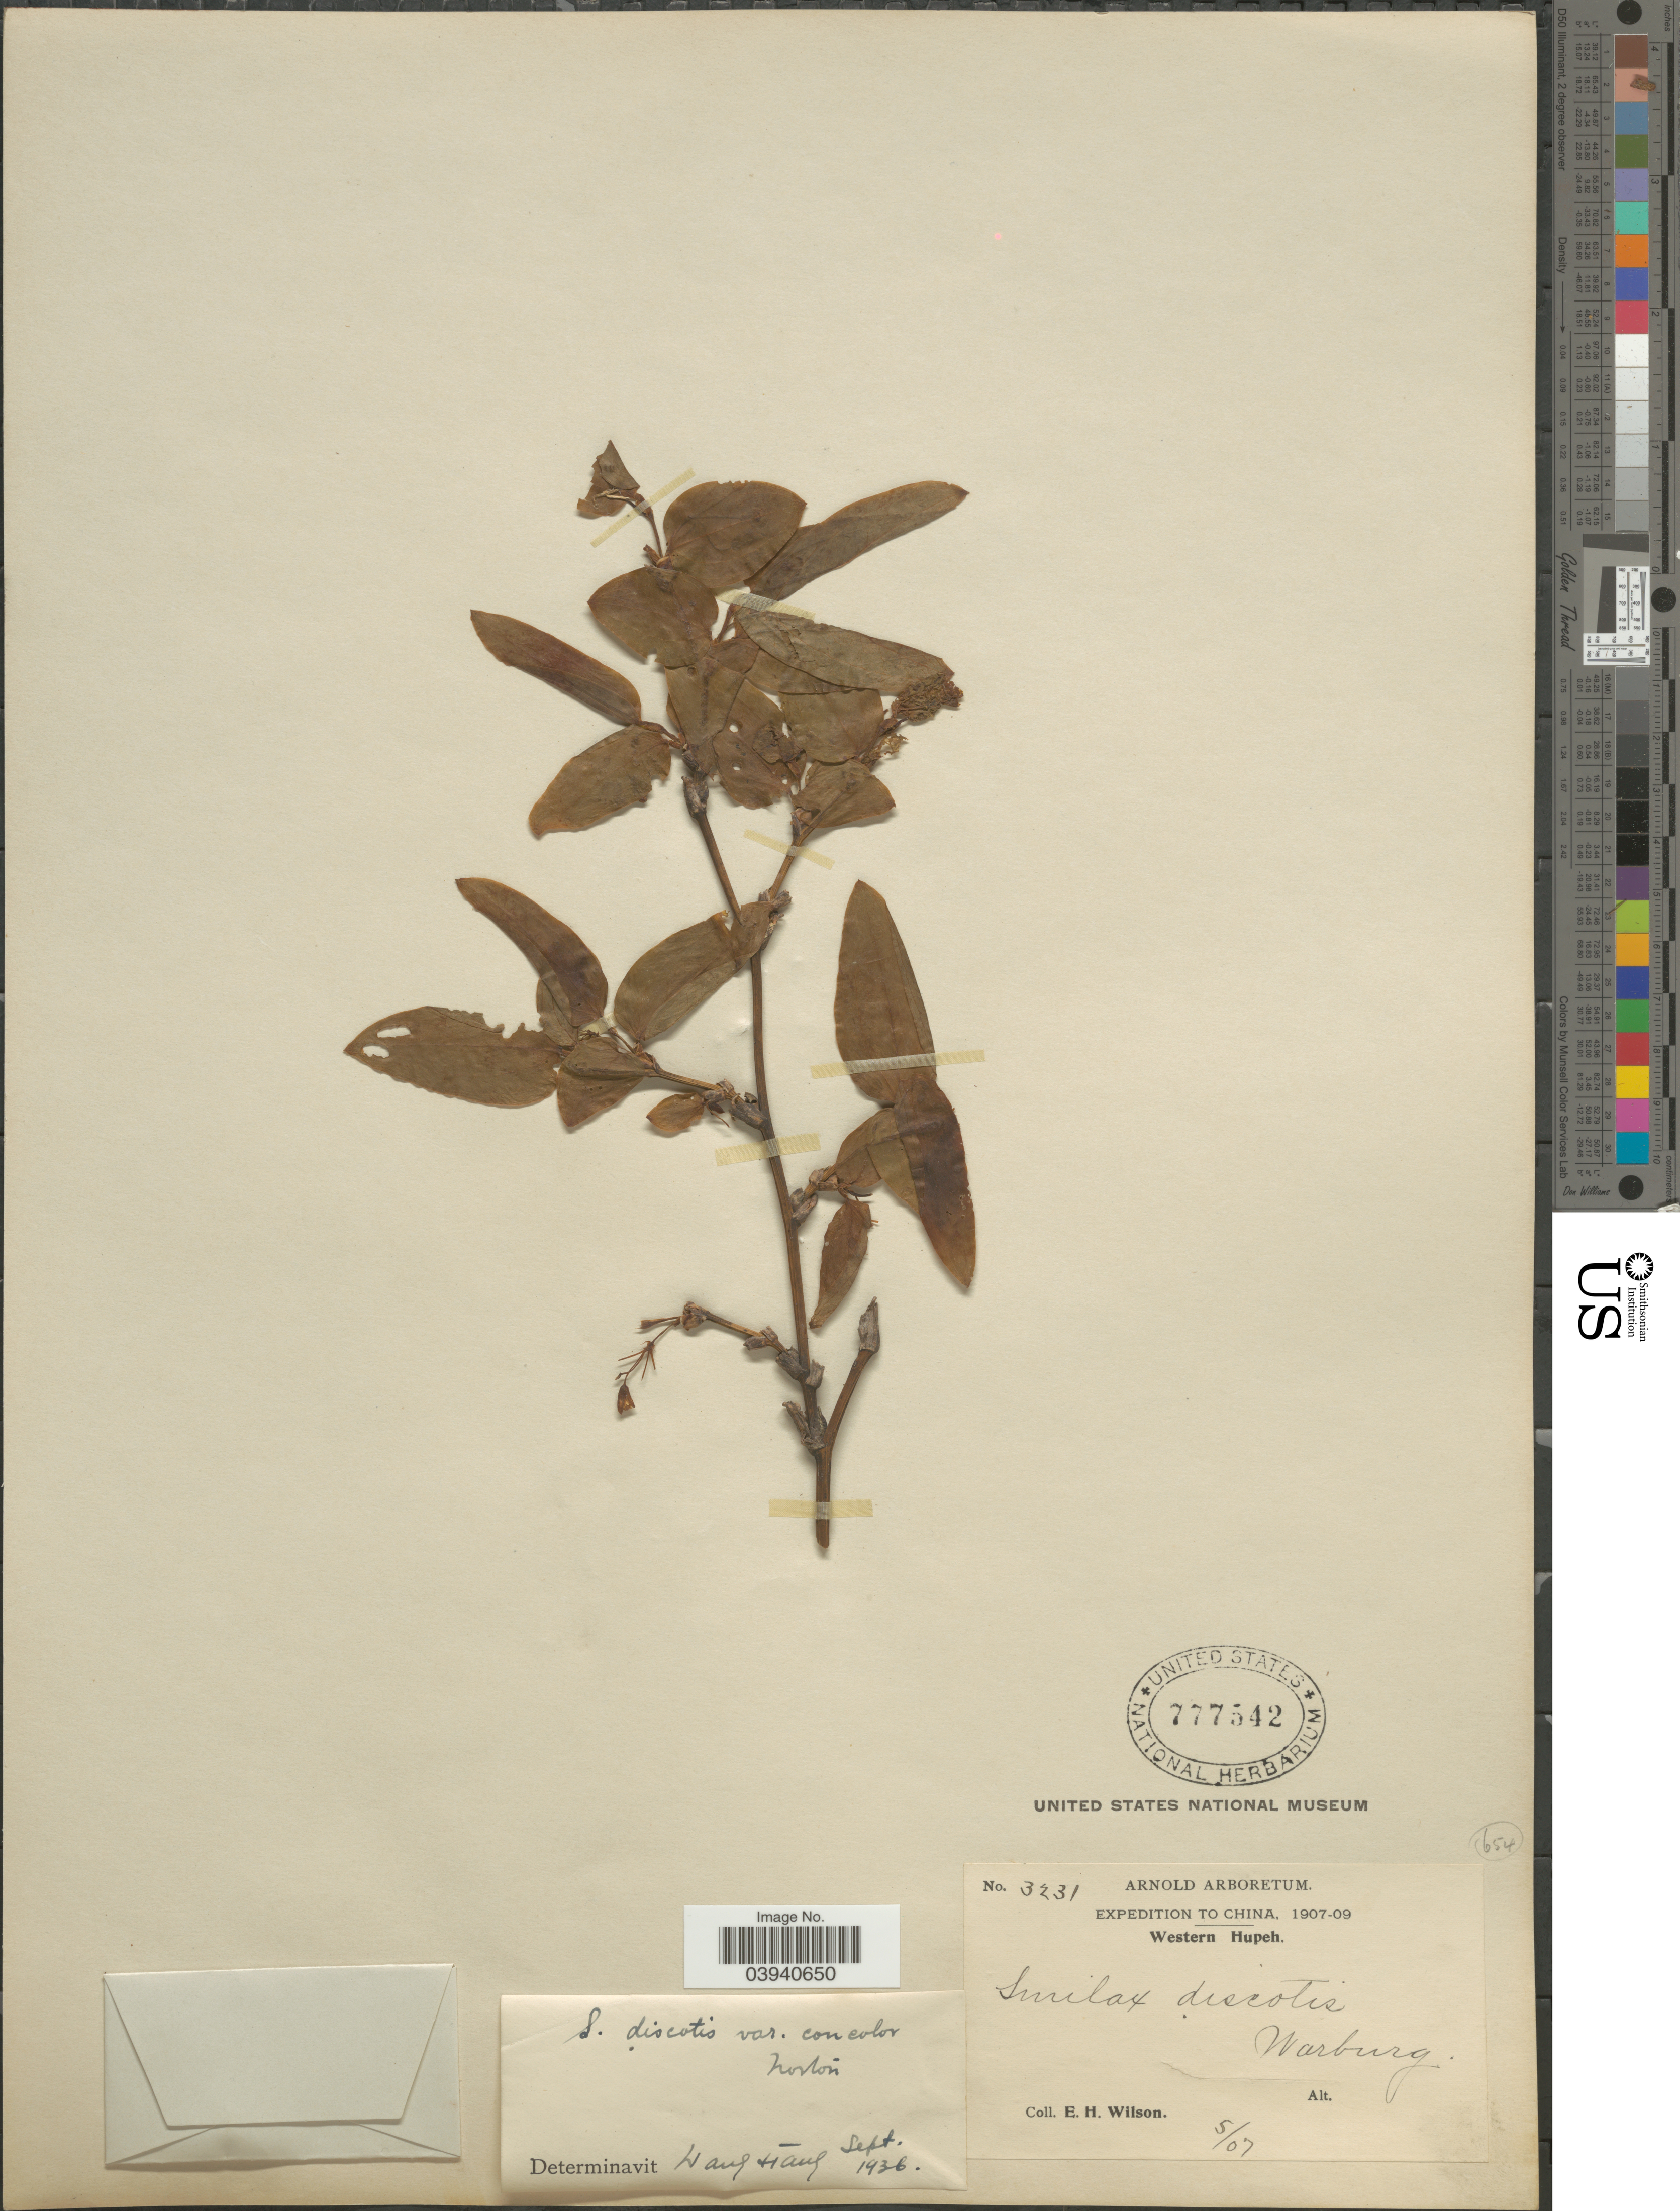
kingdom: Plantae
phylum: Tracheophyta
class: Liliopsida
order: Liliales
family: Smilacaceae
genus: Smilax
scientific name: Smilax discotis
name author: Warb.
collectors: E. Wilson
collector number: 3231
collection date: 1907-05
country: China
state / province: Hubei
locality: Western Hupeh.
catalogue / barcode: US 777542